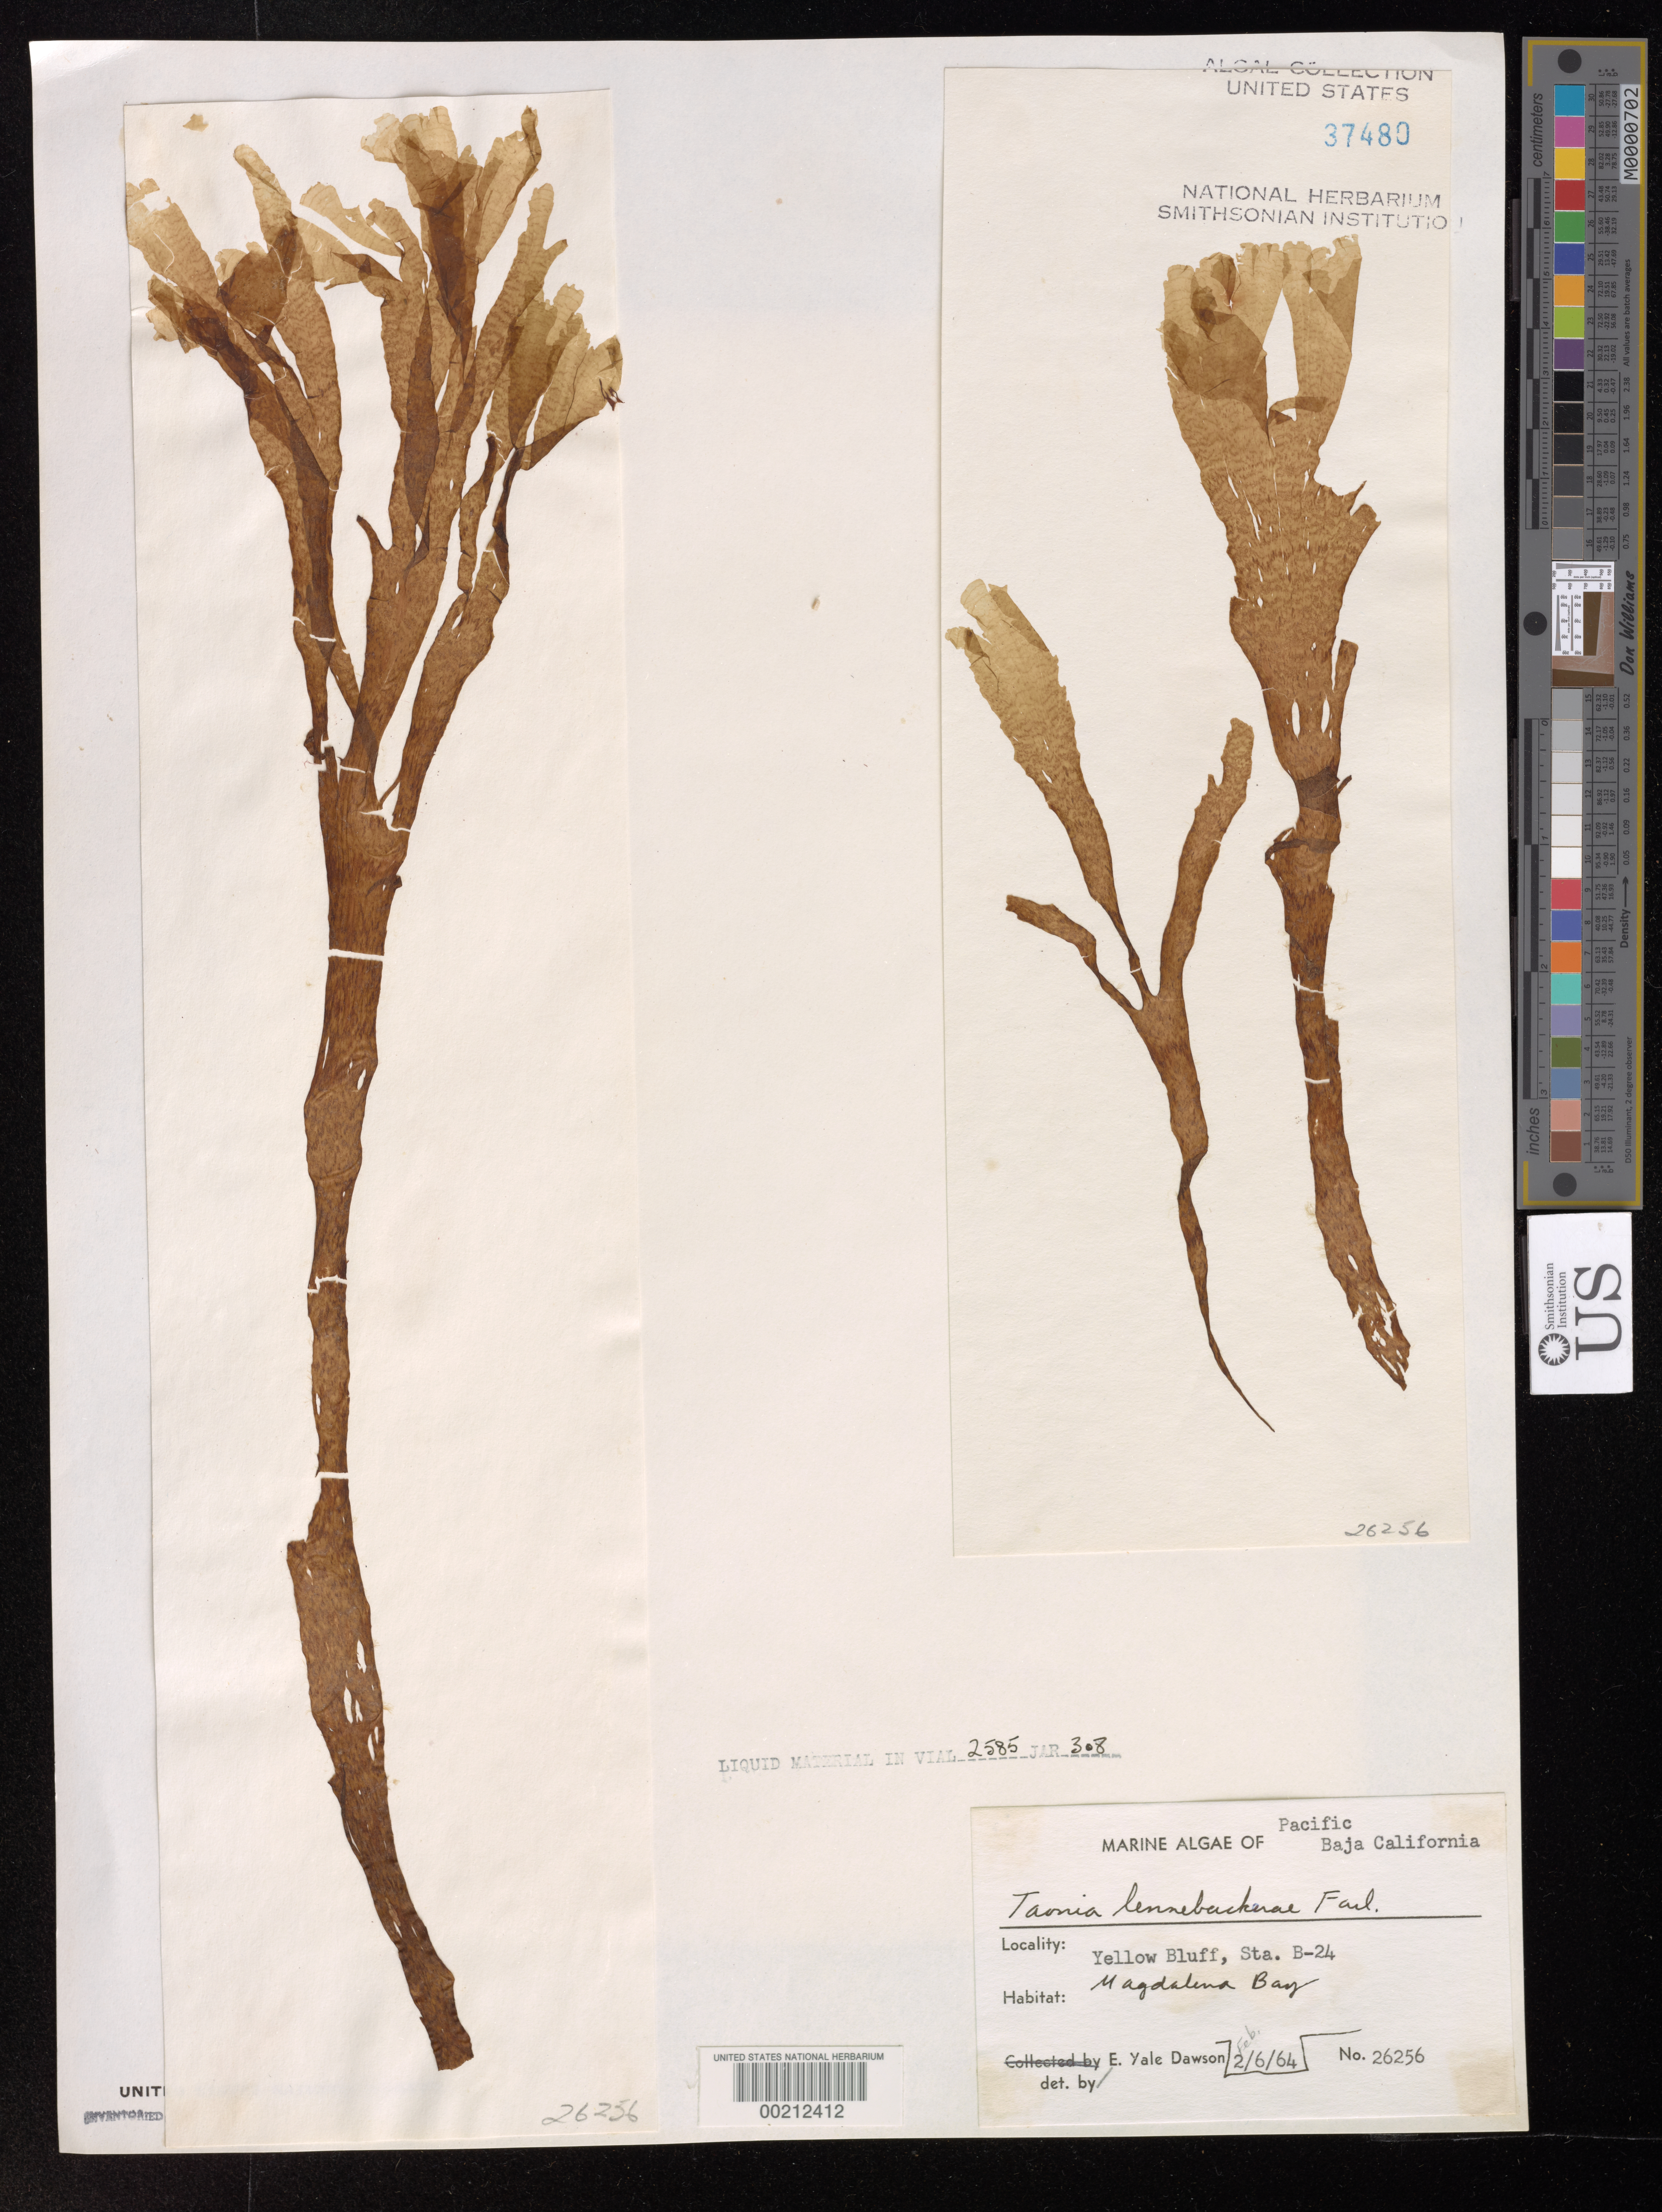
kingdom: Chromista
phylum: Ochrophyta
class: Phaeophyceae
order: Dictyotales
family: Dictyotaceae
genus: Taonia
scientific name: Taonia lennebackerae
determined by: Dawson, E. Y.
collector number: EYD 26256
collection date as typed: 06 Feb 1964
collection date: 1964-02-06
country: Mexico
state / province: Baja California Sur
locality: Yellow Bluff, Bahia Magdalena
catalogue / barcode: US 37480